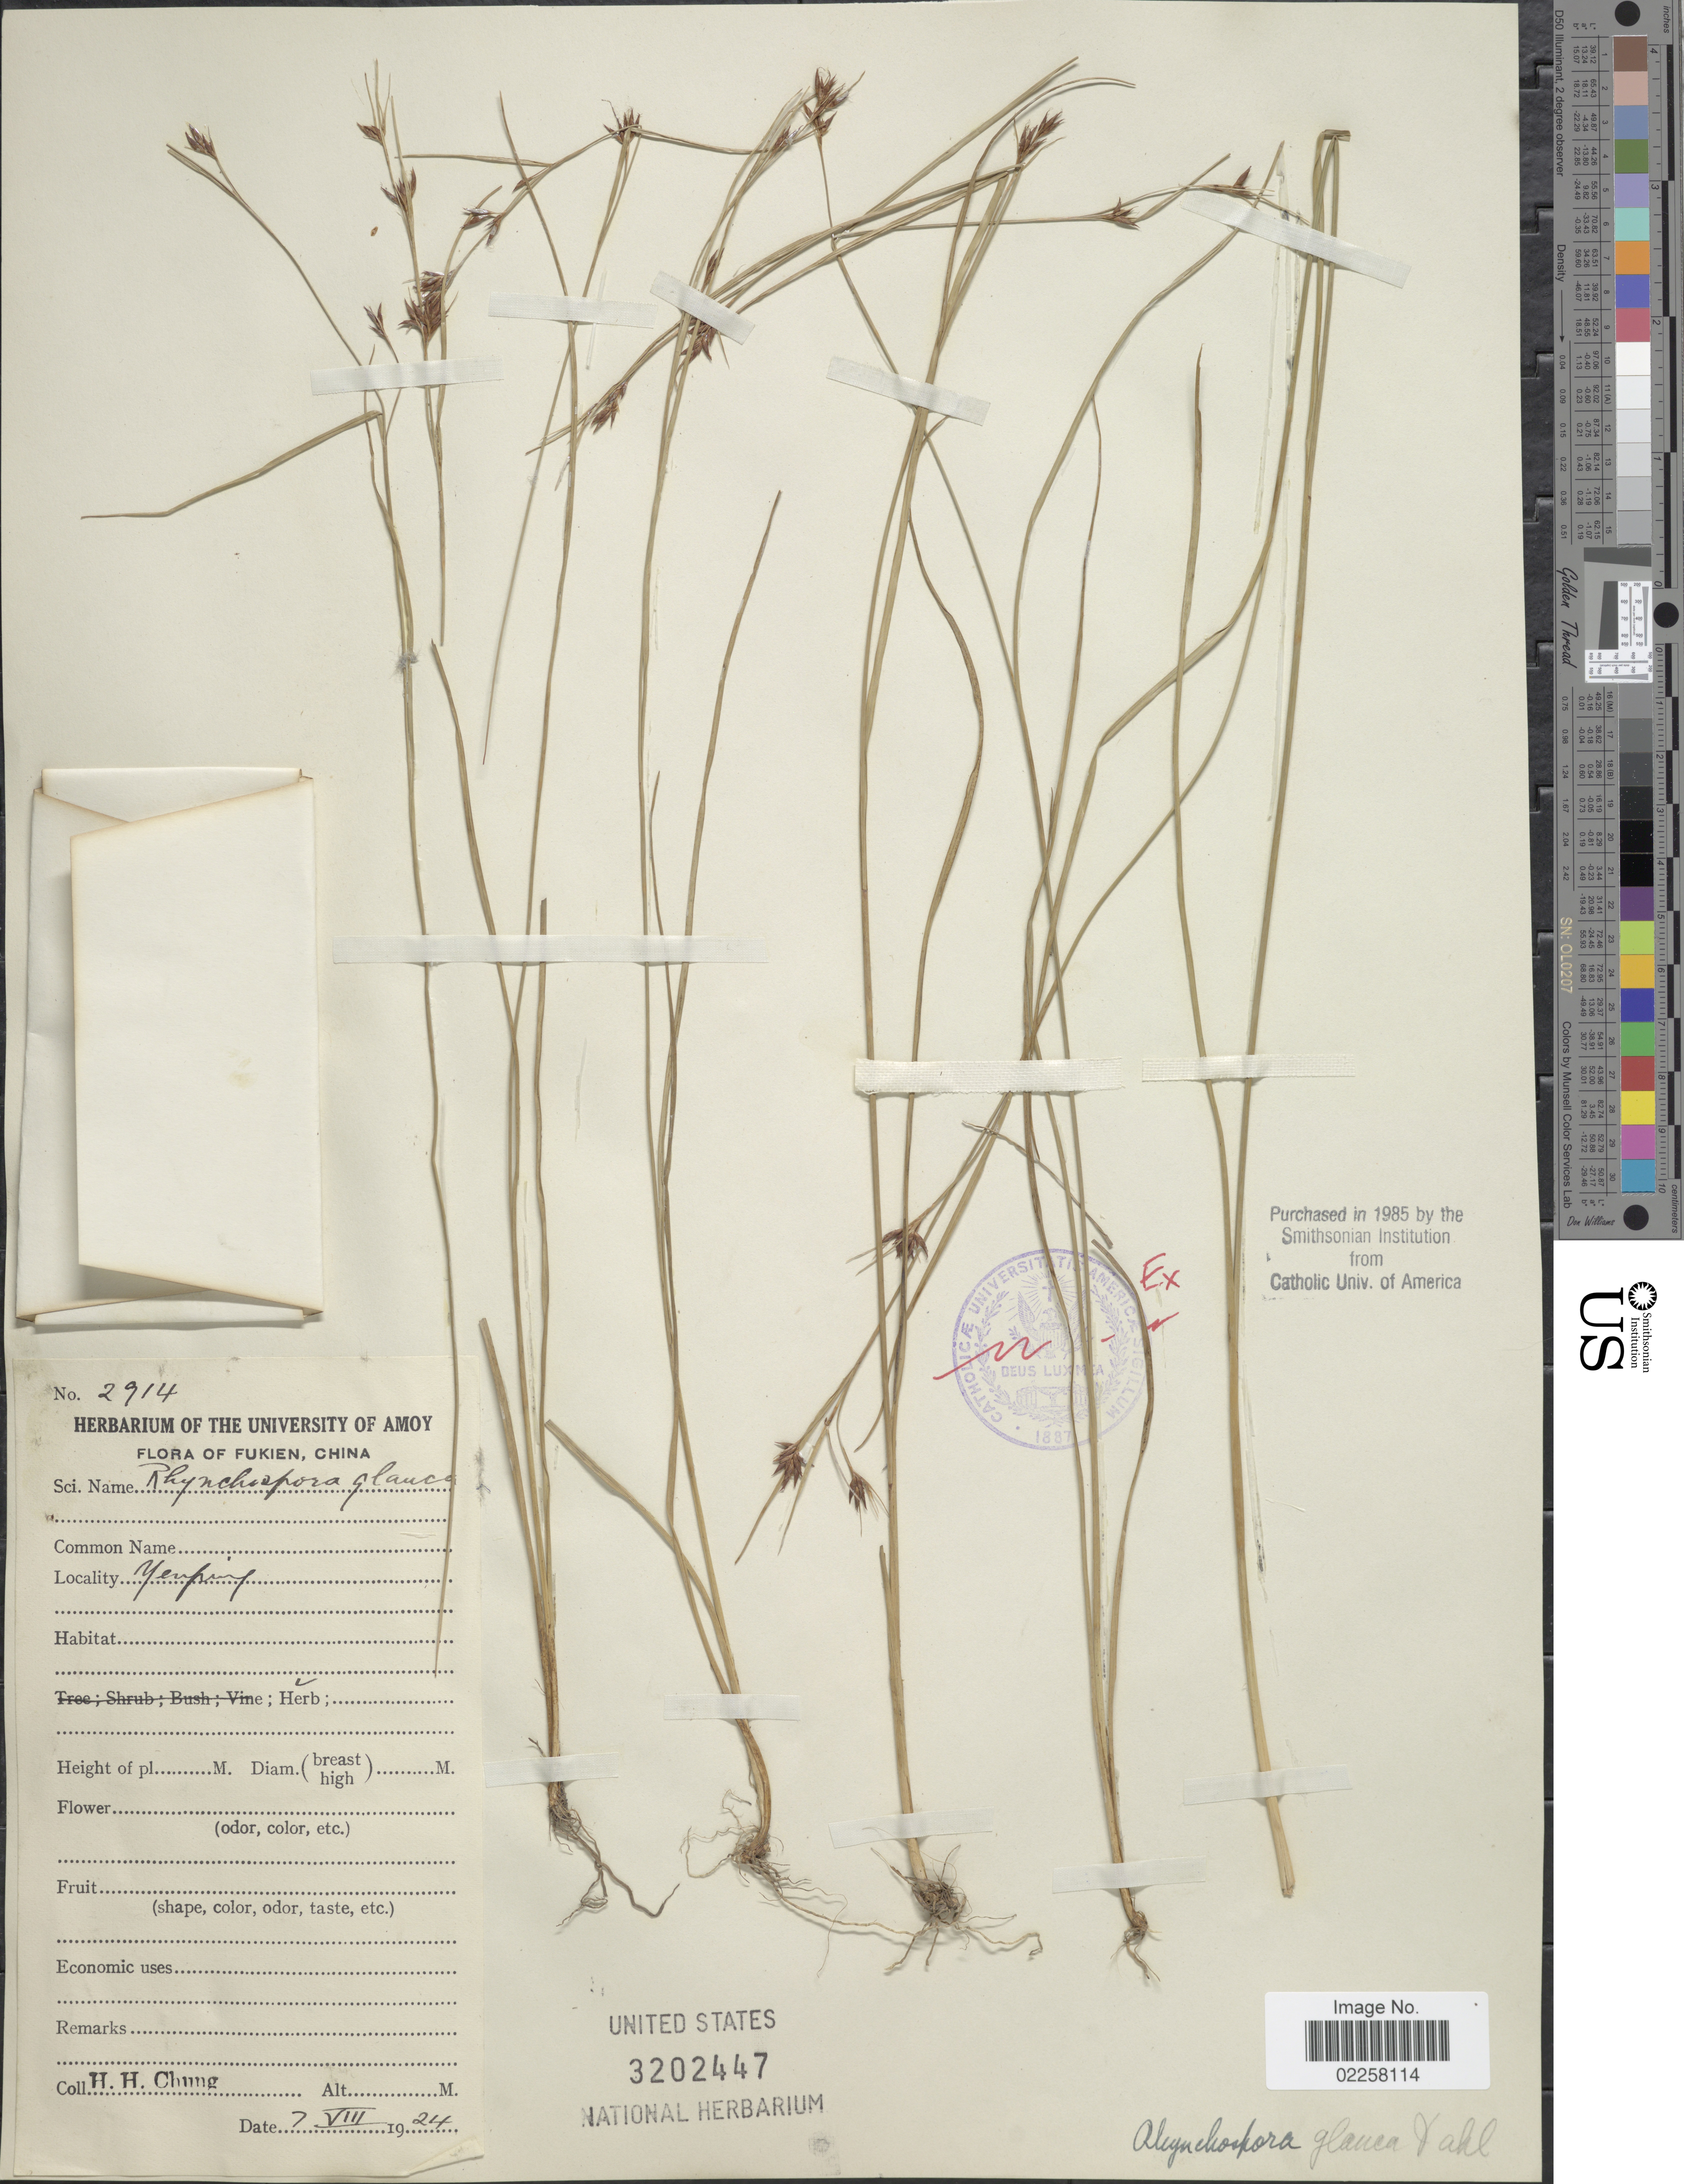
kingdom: Plantae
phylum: Tracheophyta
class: Liliopsida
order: Poales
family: Cyperaceae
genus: Rhynchospora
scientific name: Rhynchospora rugosa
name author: (Vahl) Gale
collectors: H. Chung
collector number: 2914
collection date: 1924-08-07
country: China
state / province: Fujian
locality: Yenping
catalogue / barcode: US 3202447